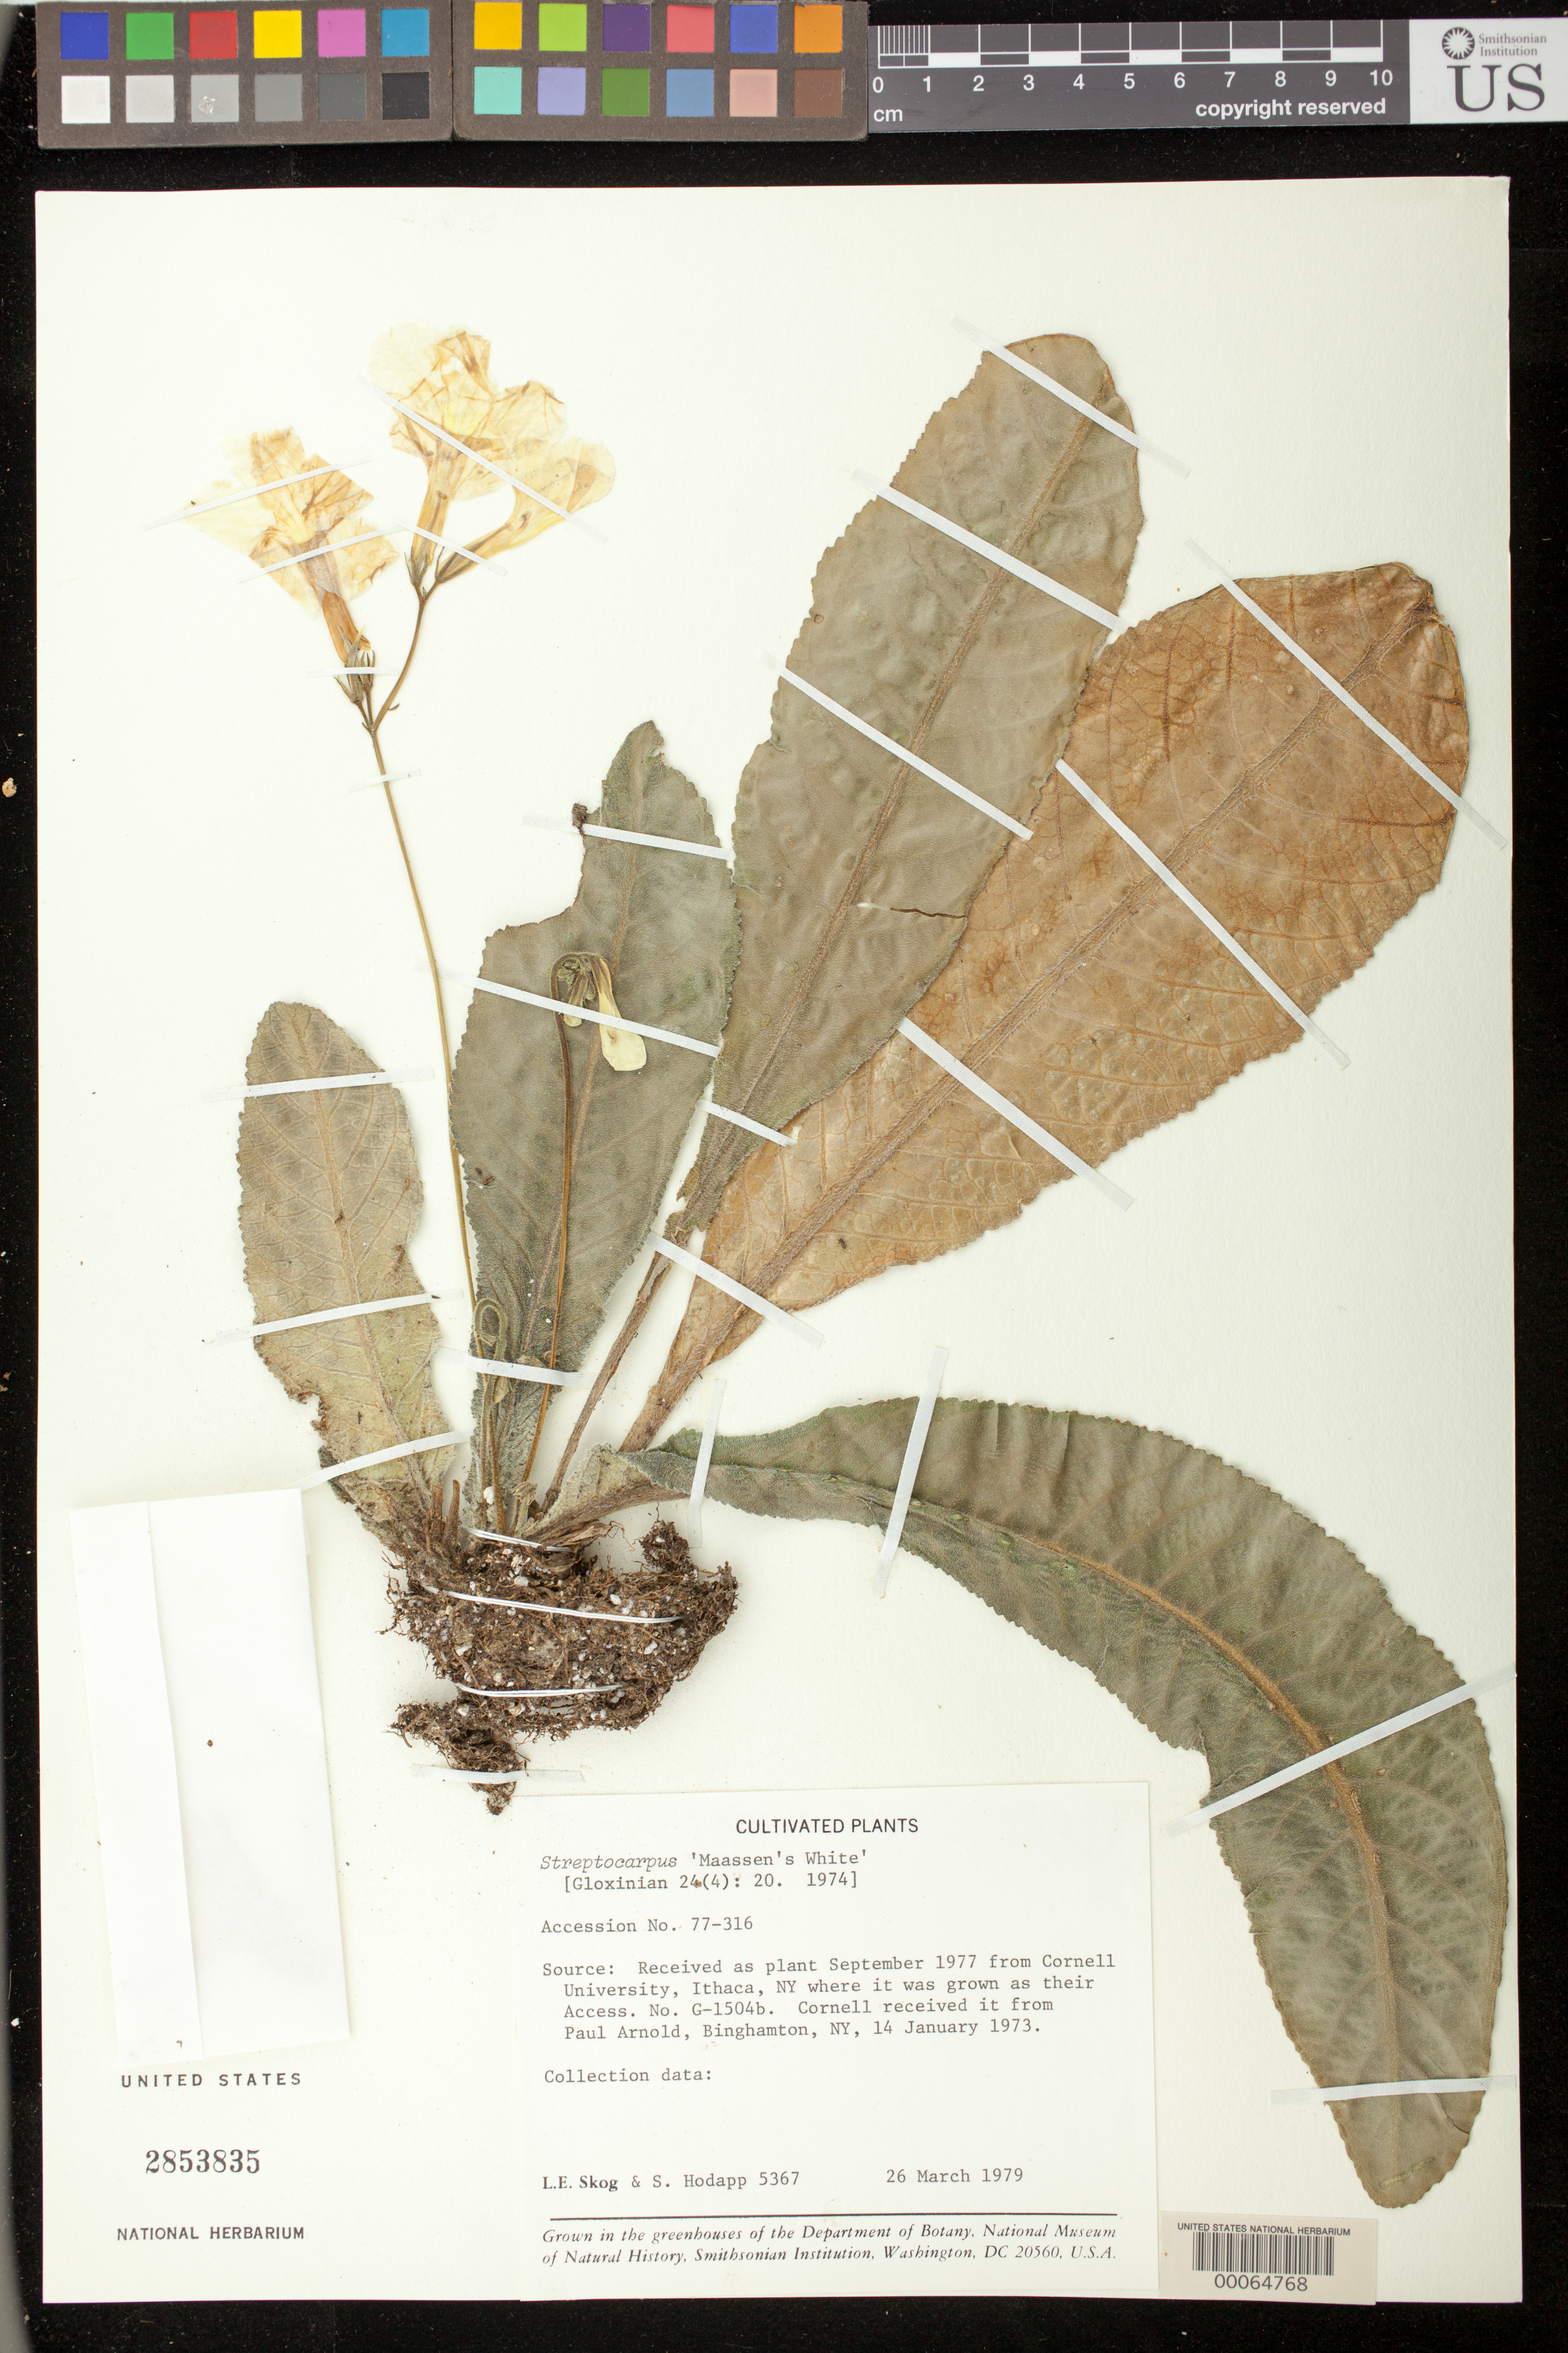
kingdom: Plantae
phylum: Tracheophyta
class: Magnoliopsida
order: Lamiales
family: Gesneriaceae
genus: Streptocarpus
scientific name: Streptocarpus 'Maassen's White'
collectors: L. E. Skog & S. Hodapp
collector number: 5367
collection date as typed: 26 Mar 1979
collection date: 1979-03-26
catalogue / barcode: US 2853835